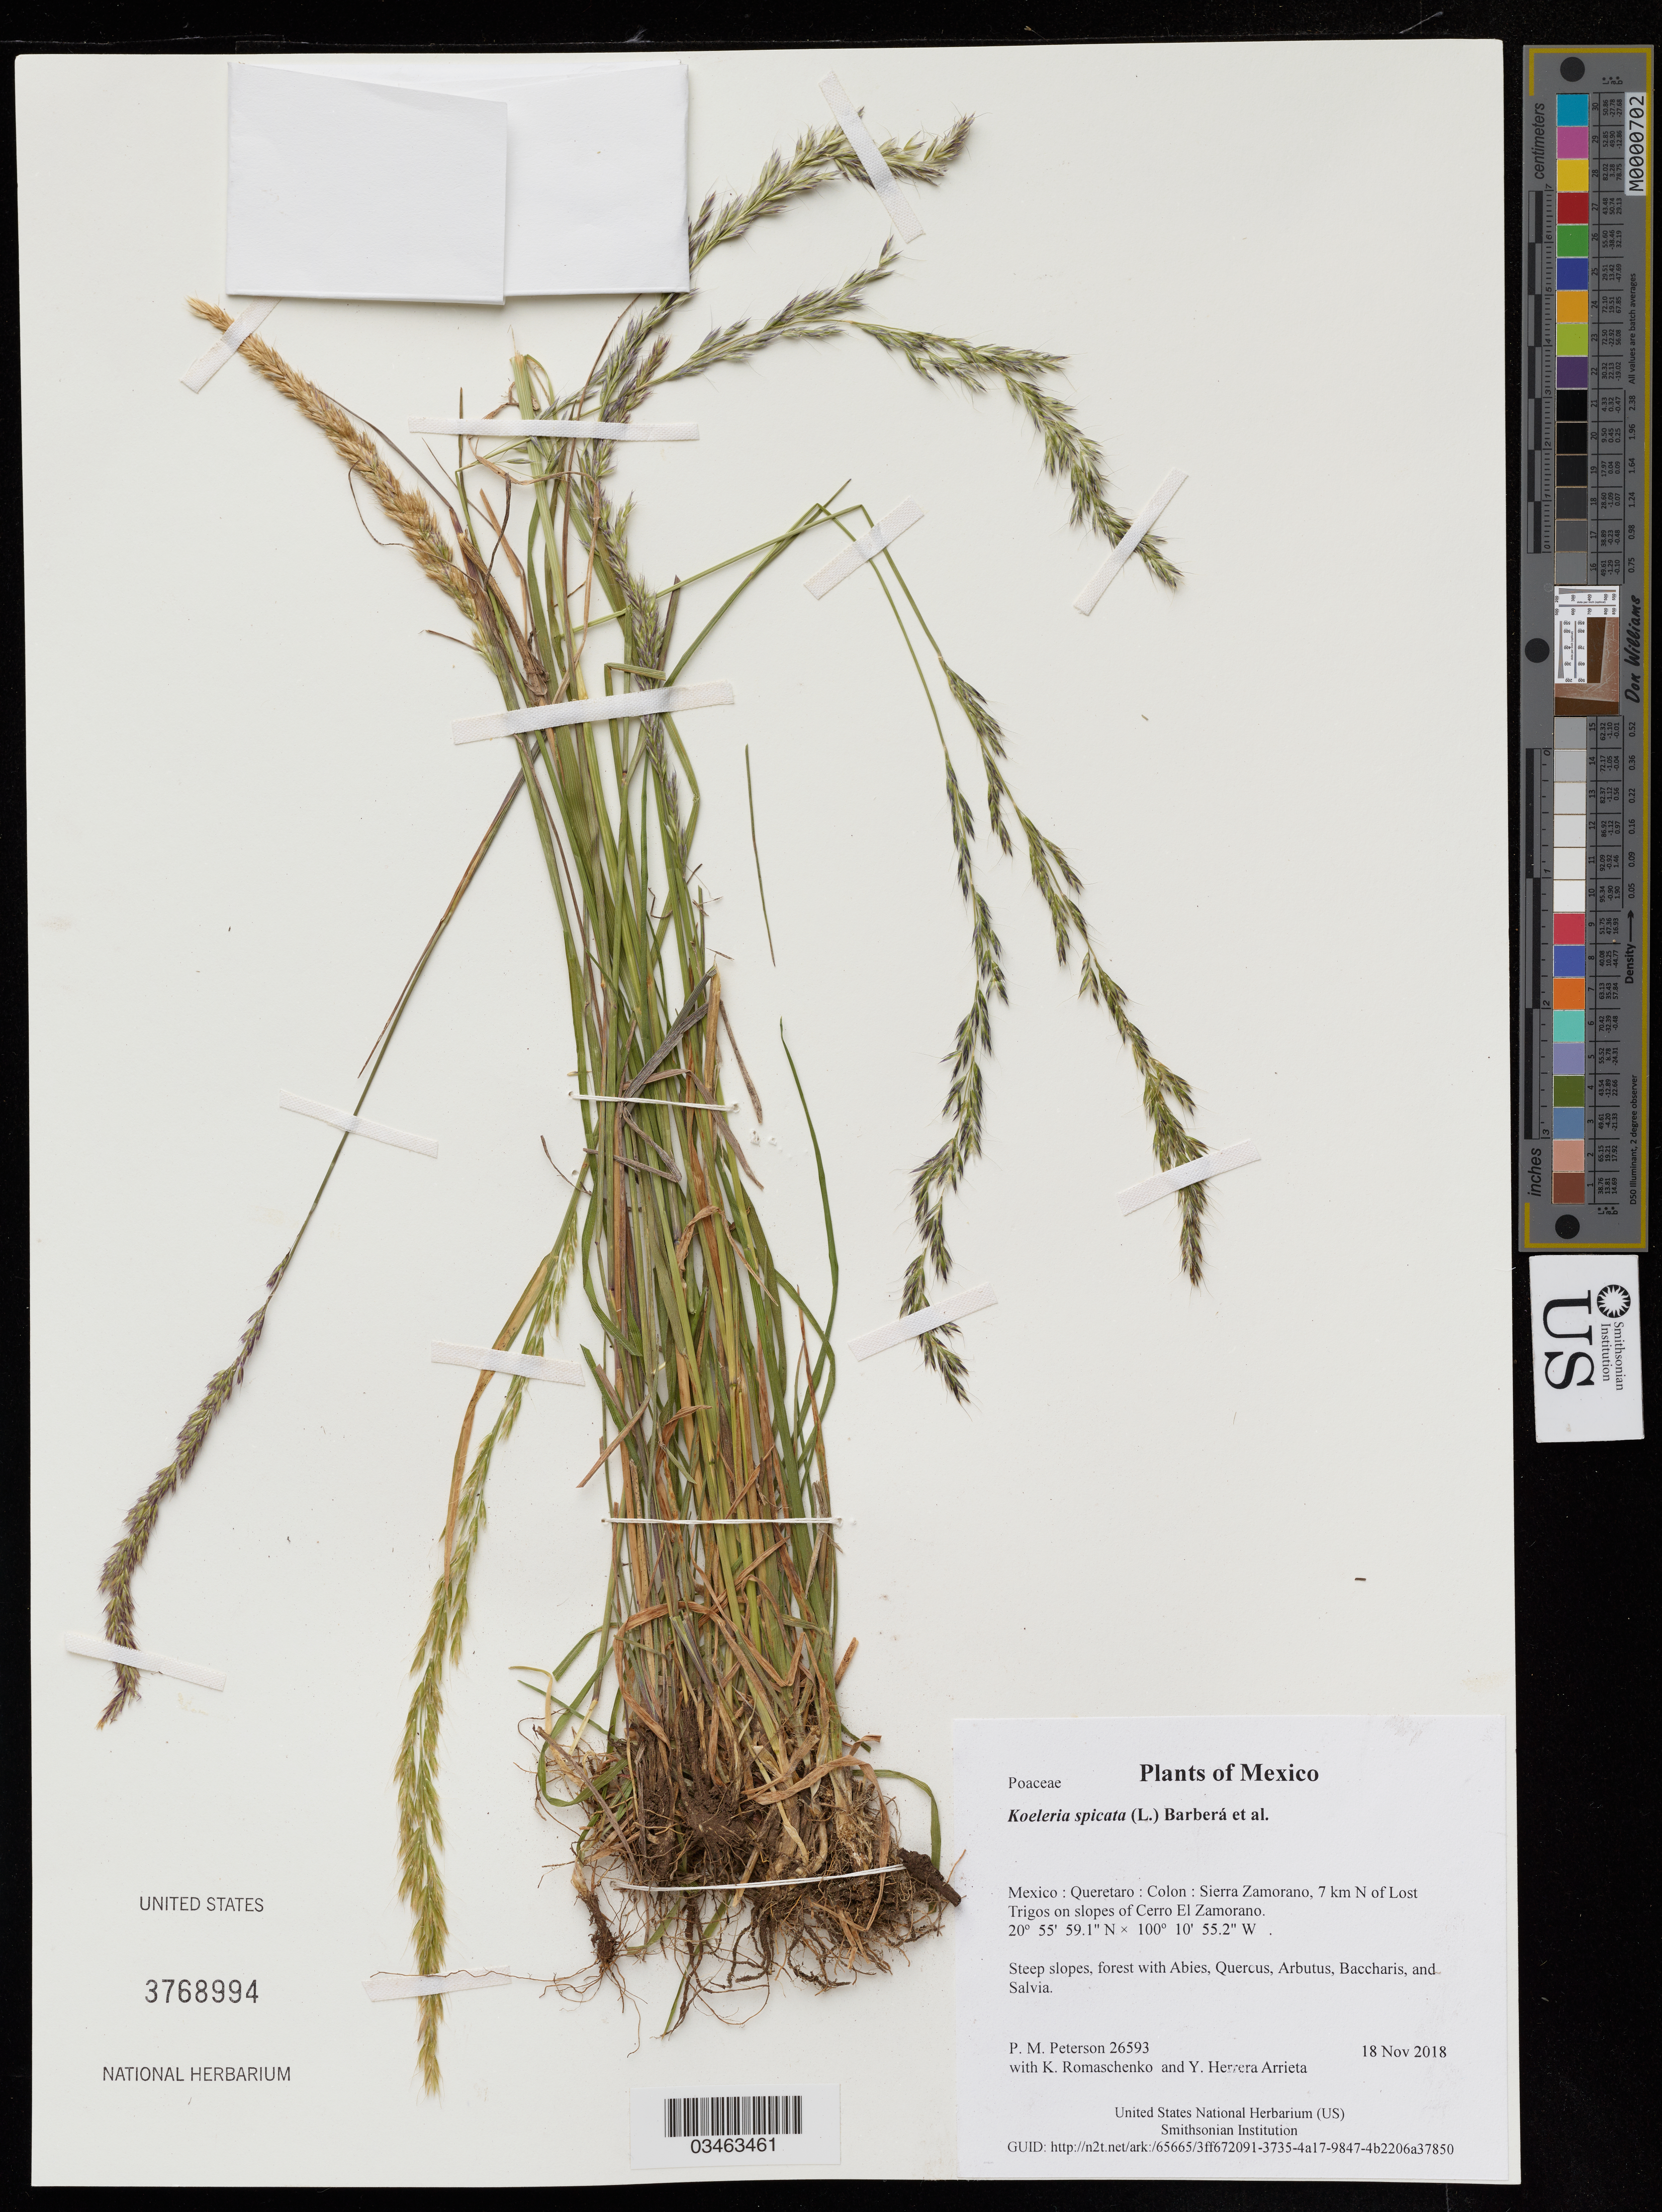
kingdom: Plantae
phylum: Tracheophyta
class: Liliopsida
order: Poales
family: Poaceae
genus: Koeleria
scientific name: Koeleria spicata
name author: (L.) Barberá et al.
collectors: P. M. Peterson, K. Romaschenko & Y. Herrera Arrieta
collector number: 26593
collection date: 2018-11-18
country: Mexico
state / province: Queretaro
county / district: Colon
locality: Sierra Zamorano, 7 km N of Lost Trigos on slopes of Cerro El Zamorano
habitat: Steep slopes, forest with Abies, Quercus, Arbutus, Baccharis, and Salvia.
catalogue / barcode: US 3768994